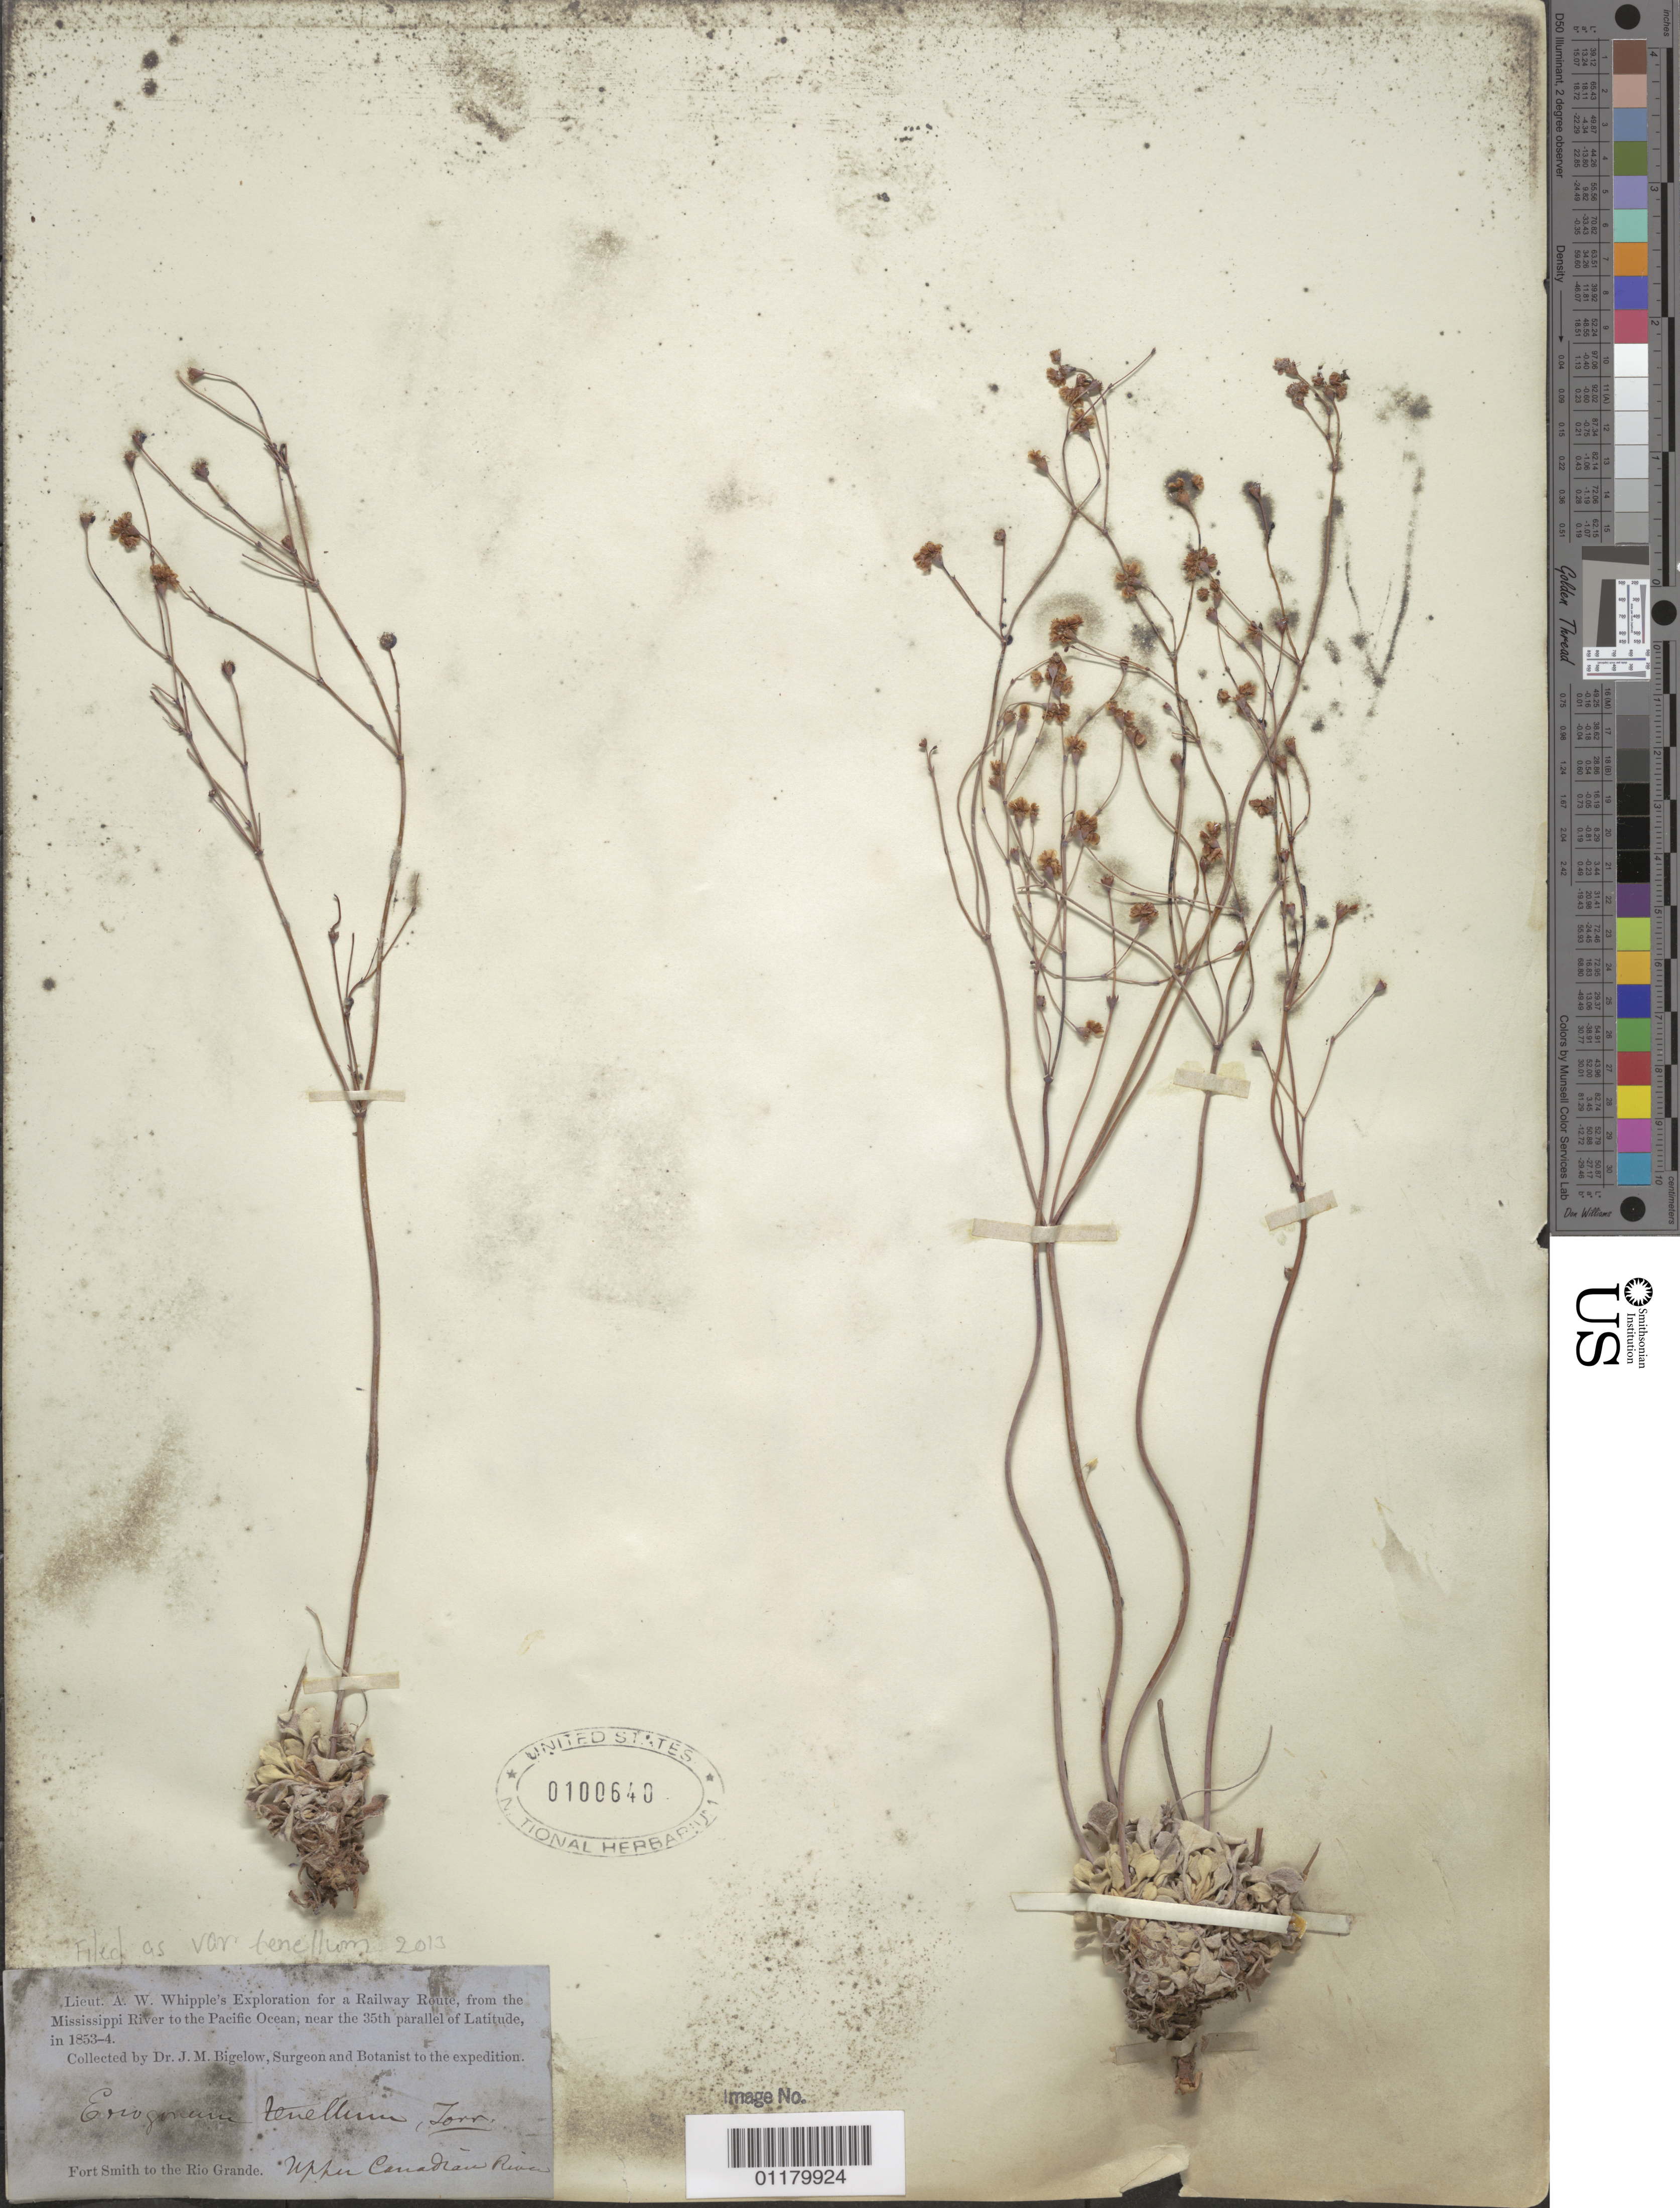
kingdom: Plantae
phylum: Tracheophyta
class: Magnoliopsida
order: Caryophyllales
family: Polygonaceae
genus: Eriogonum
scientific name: Eriogonum tenellum var. tenellum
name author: Torr.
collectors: J. M. Bigelow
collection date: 1853/1854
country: United States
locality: Fort Smith to Rio Grande, Upper Canadian River.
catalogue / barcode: US 100640